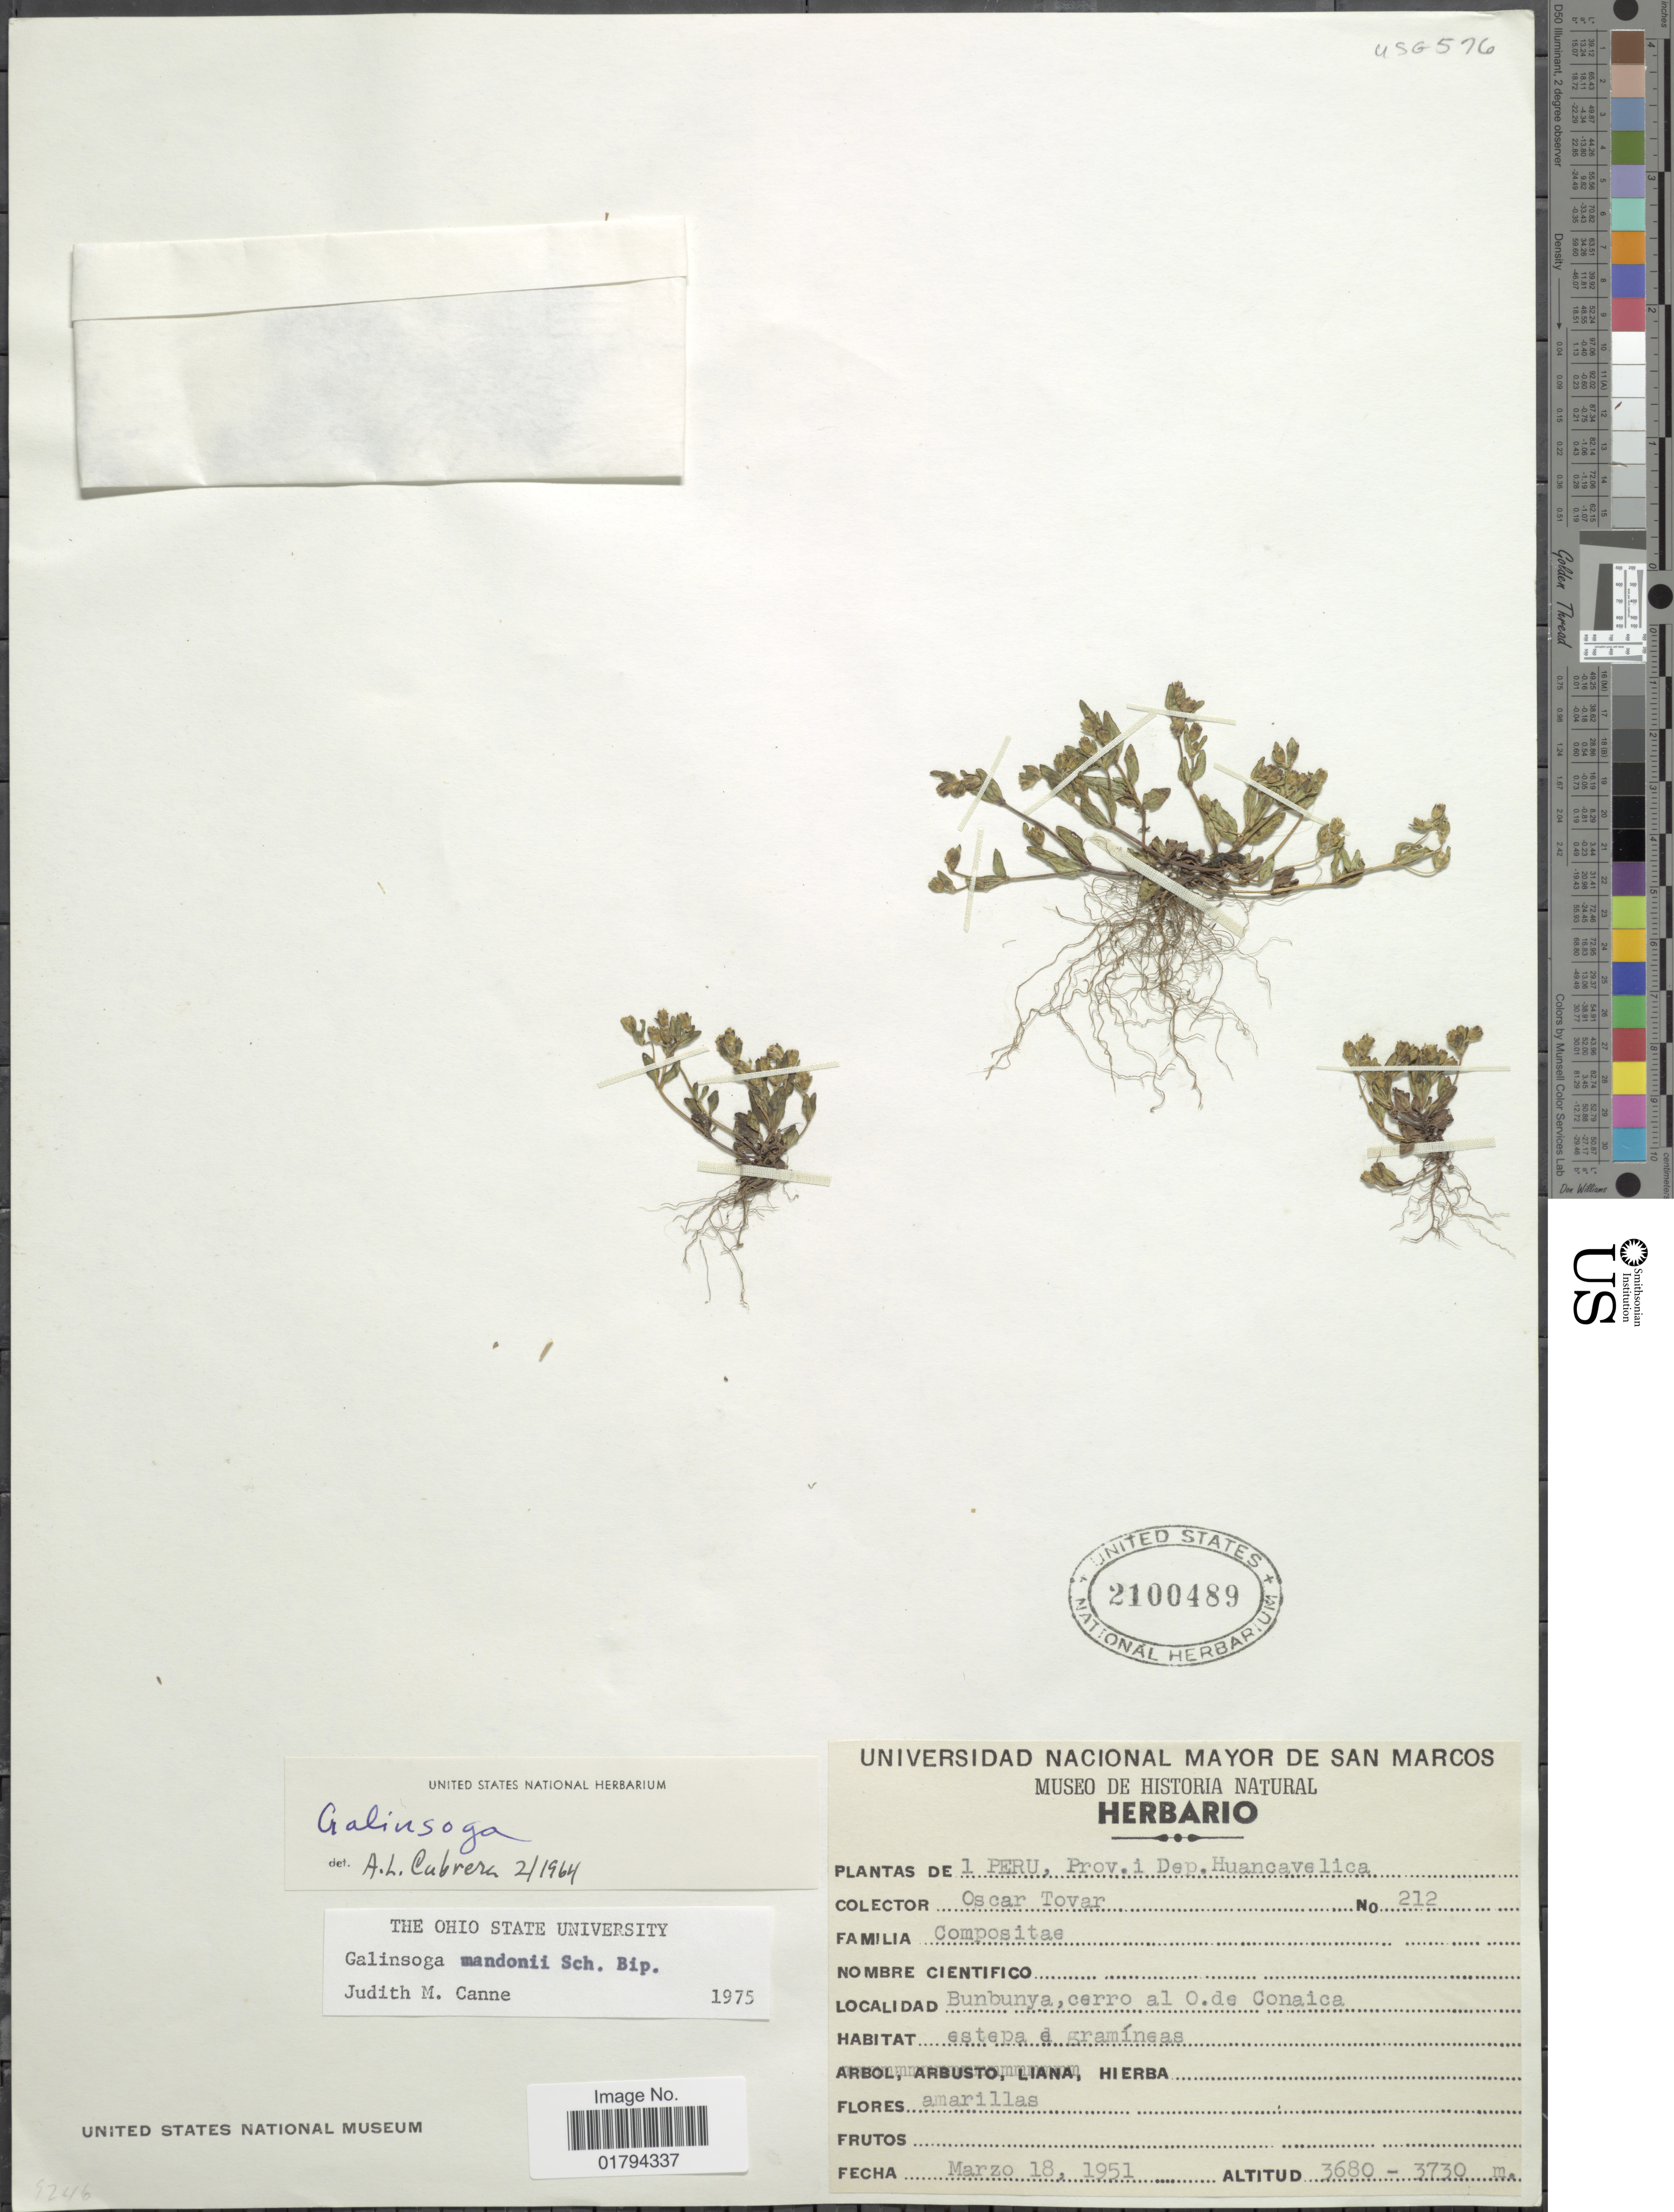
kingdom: Plantae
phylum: Tracheophyta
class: Magnoliopsida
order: Asterales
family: Asteraceae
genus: Galinsoga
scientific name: Galinsoga mandonii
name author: Sch. Bip.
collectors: Ó. Tovar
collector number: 212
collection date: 1951-03-18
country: Peru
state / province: Huancavelica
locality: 1 Peru, Bunbunya, cerro al O. de Conaica.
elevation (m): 3680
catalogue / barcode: US 2100489